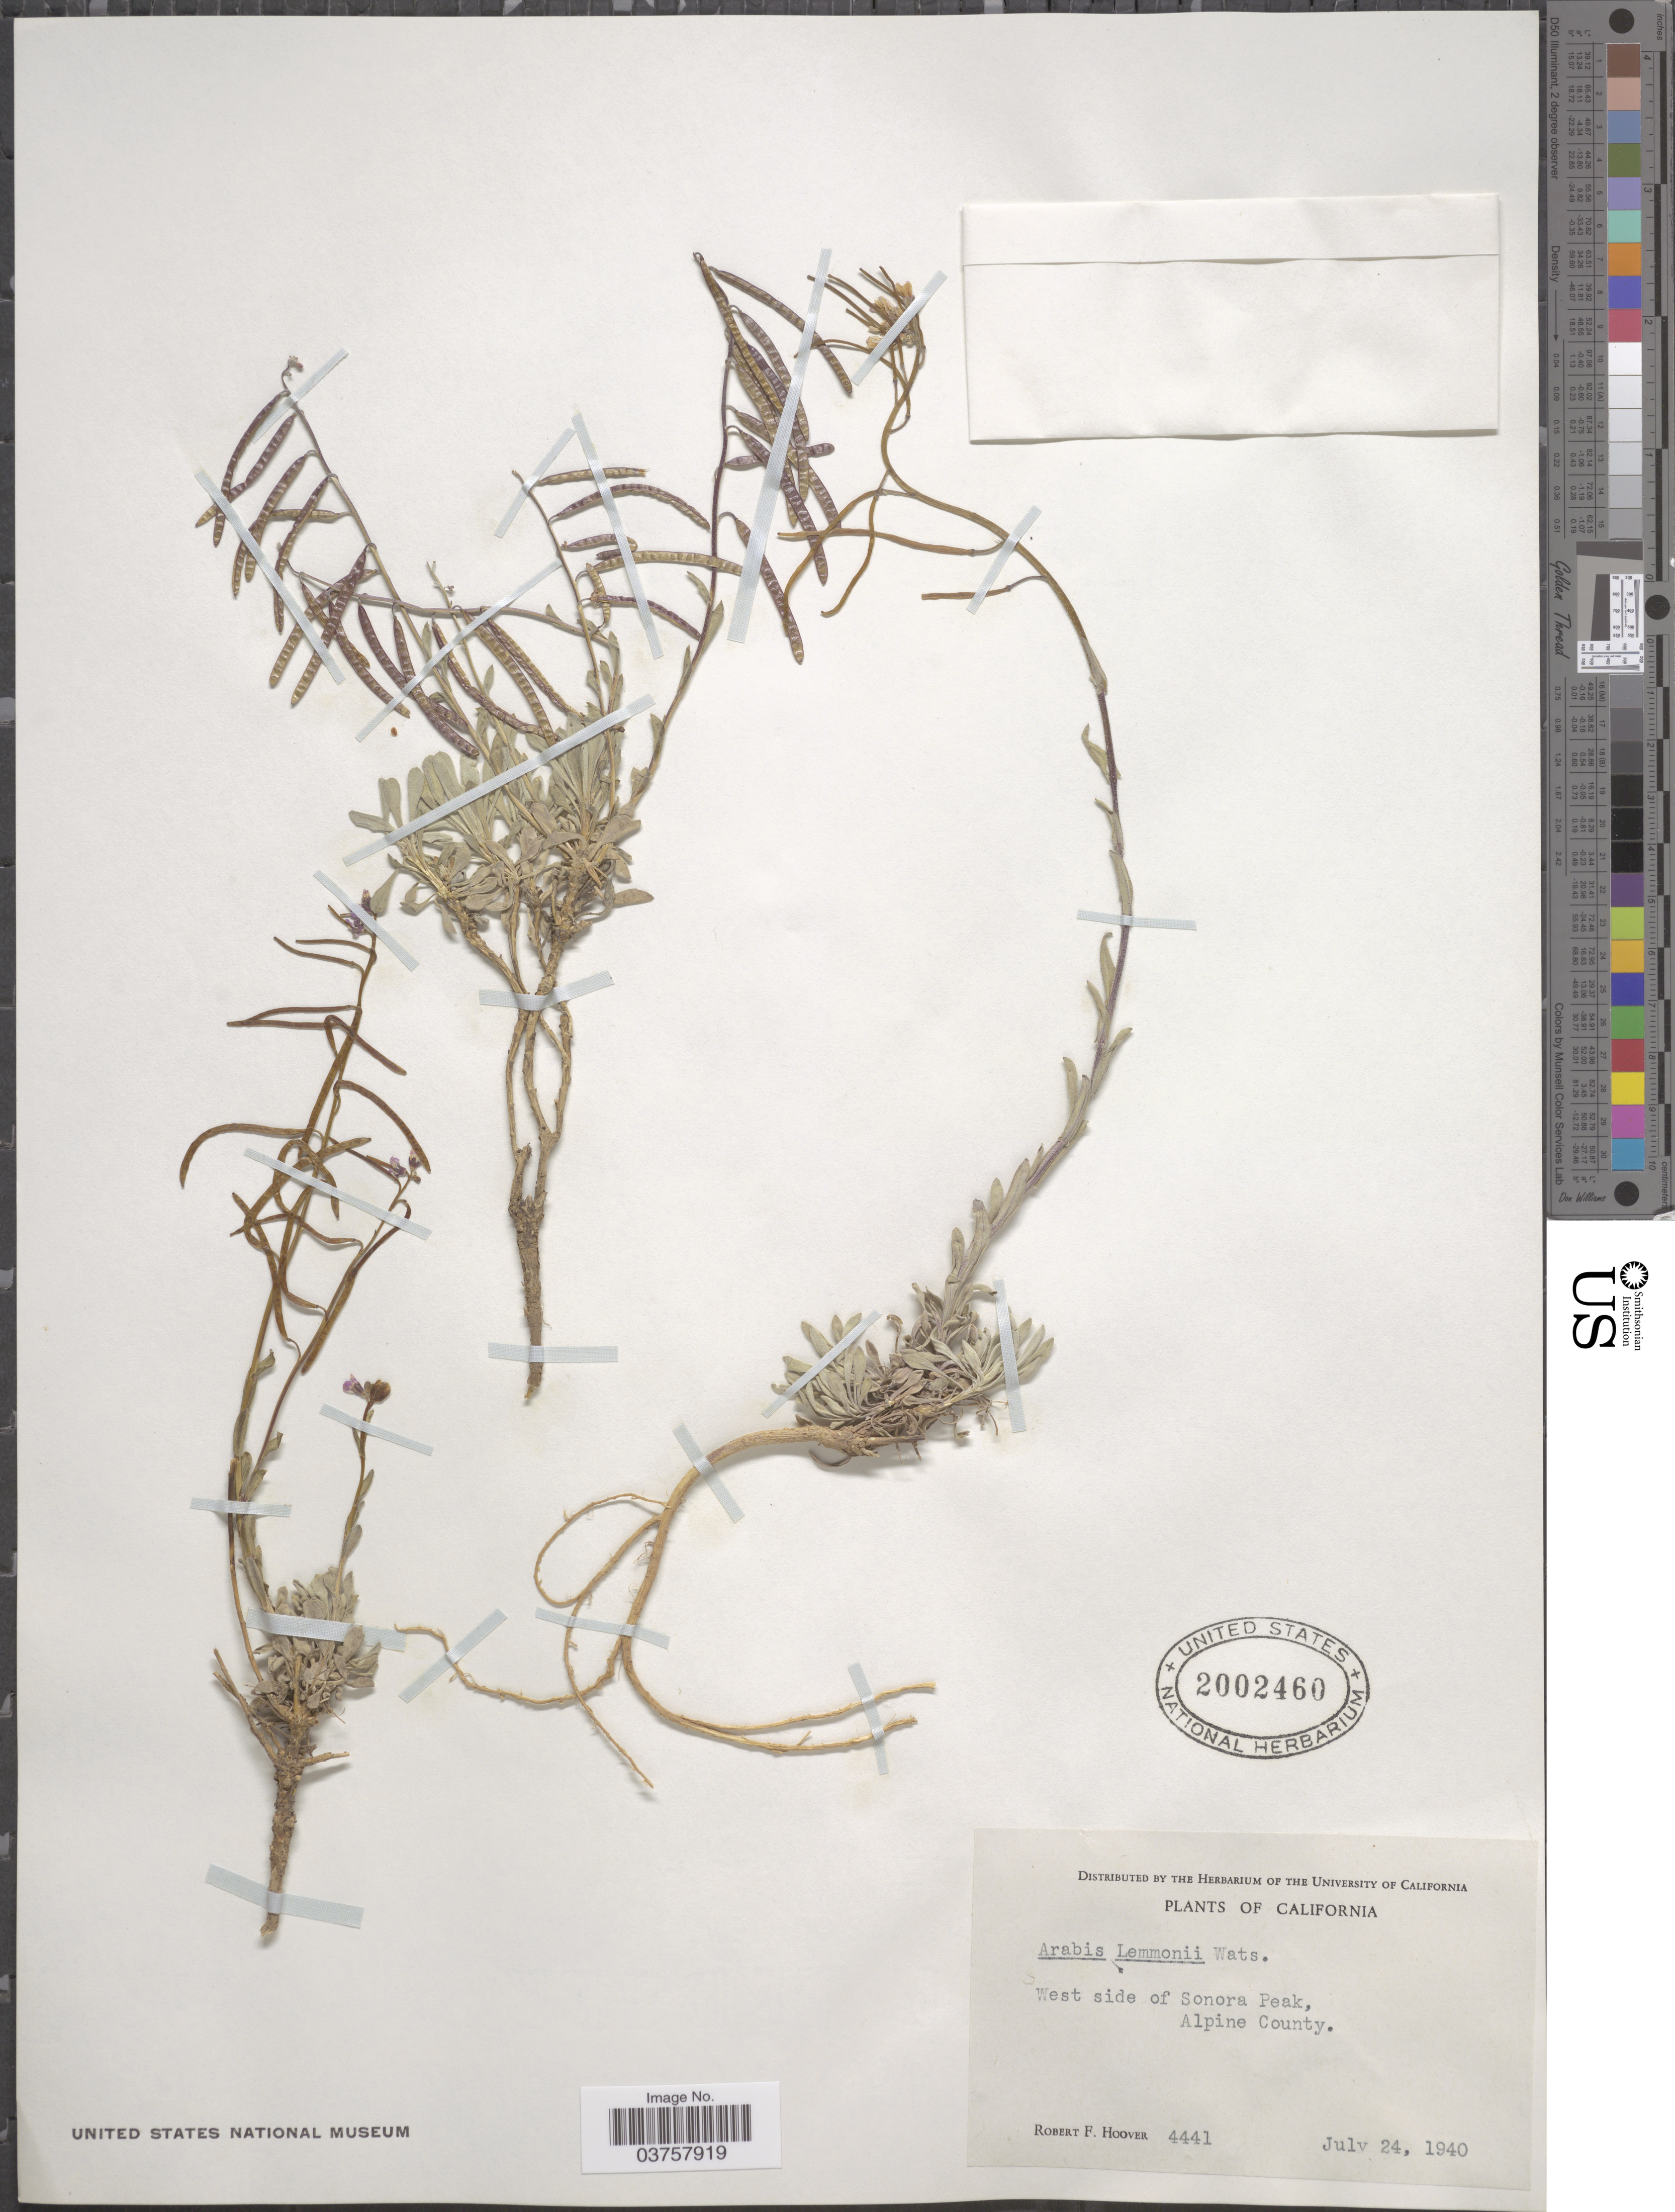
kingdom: Plantae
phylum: Tracheophyta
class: Magnoliopsida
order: Brassicales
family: Brassicaceae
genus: Arabis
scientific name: Arabis lemmonii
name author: S. Watson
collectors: R. F. Hoover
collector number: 4441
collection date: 1940-07-24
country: United States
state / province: California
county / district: Alpine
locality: West side of Sonora Peak, Alpine County.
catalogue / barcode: US 2002460